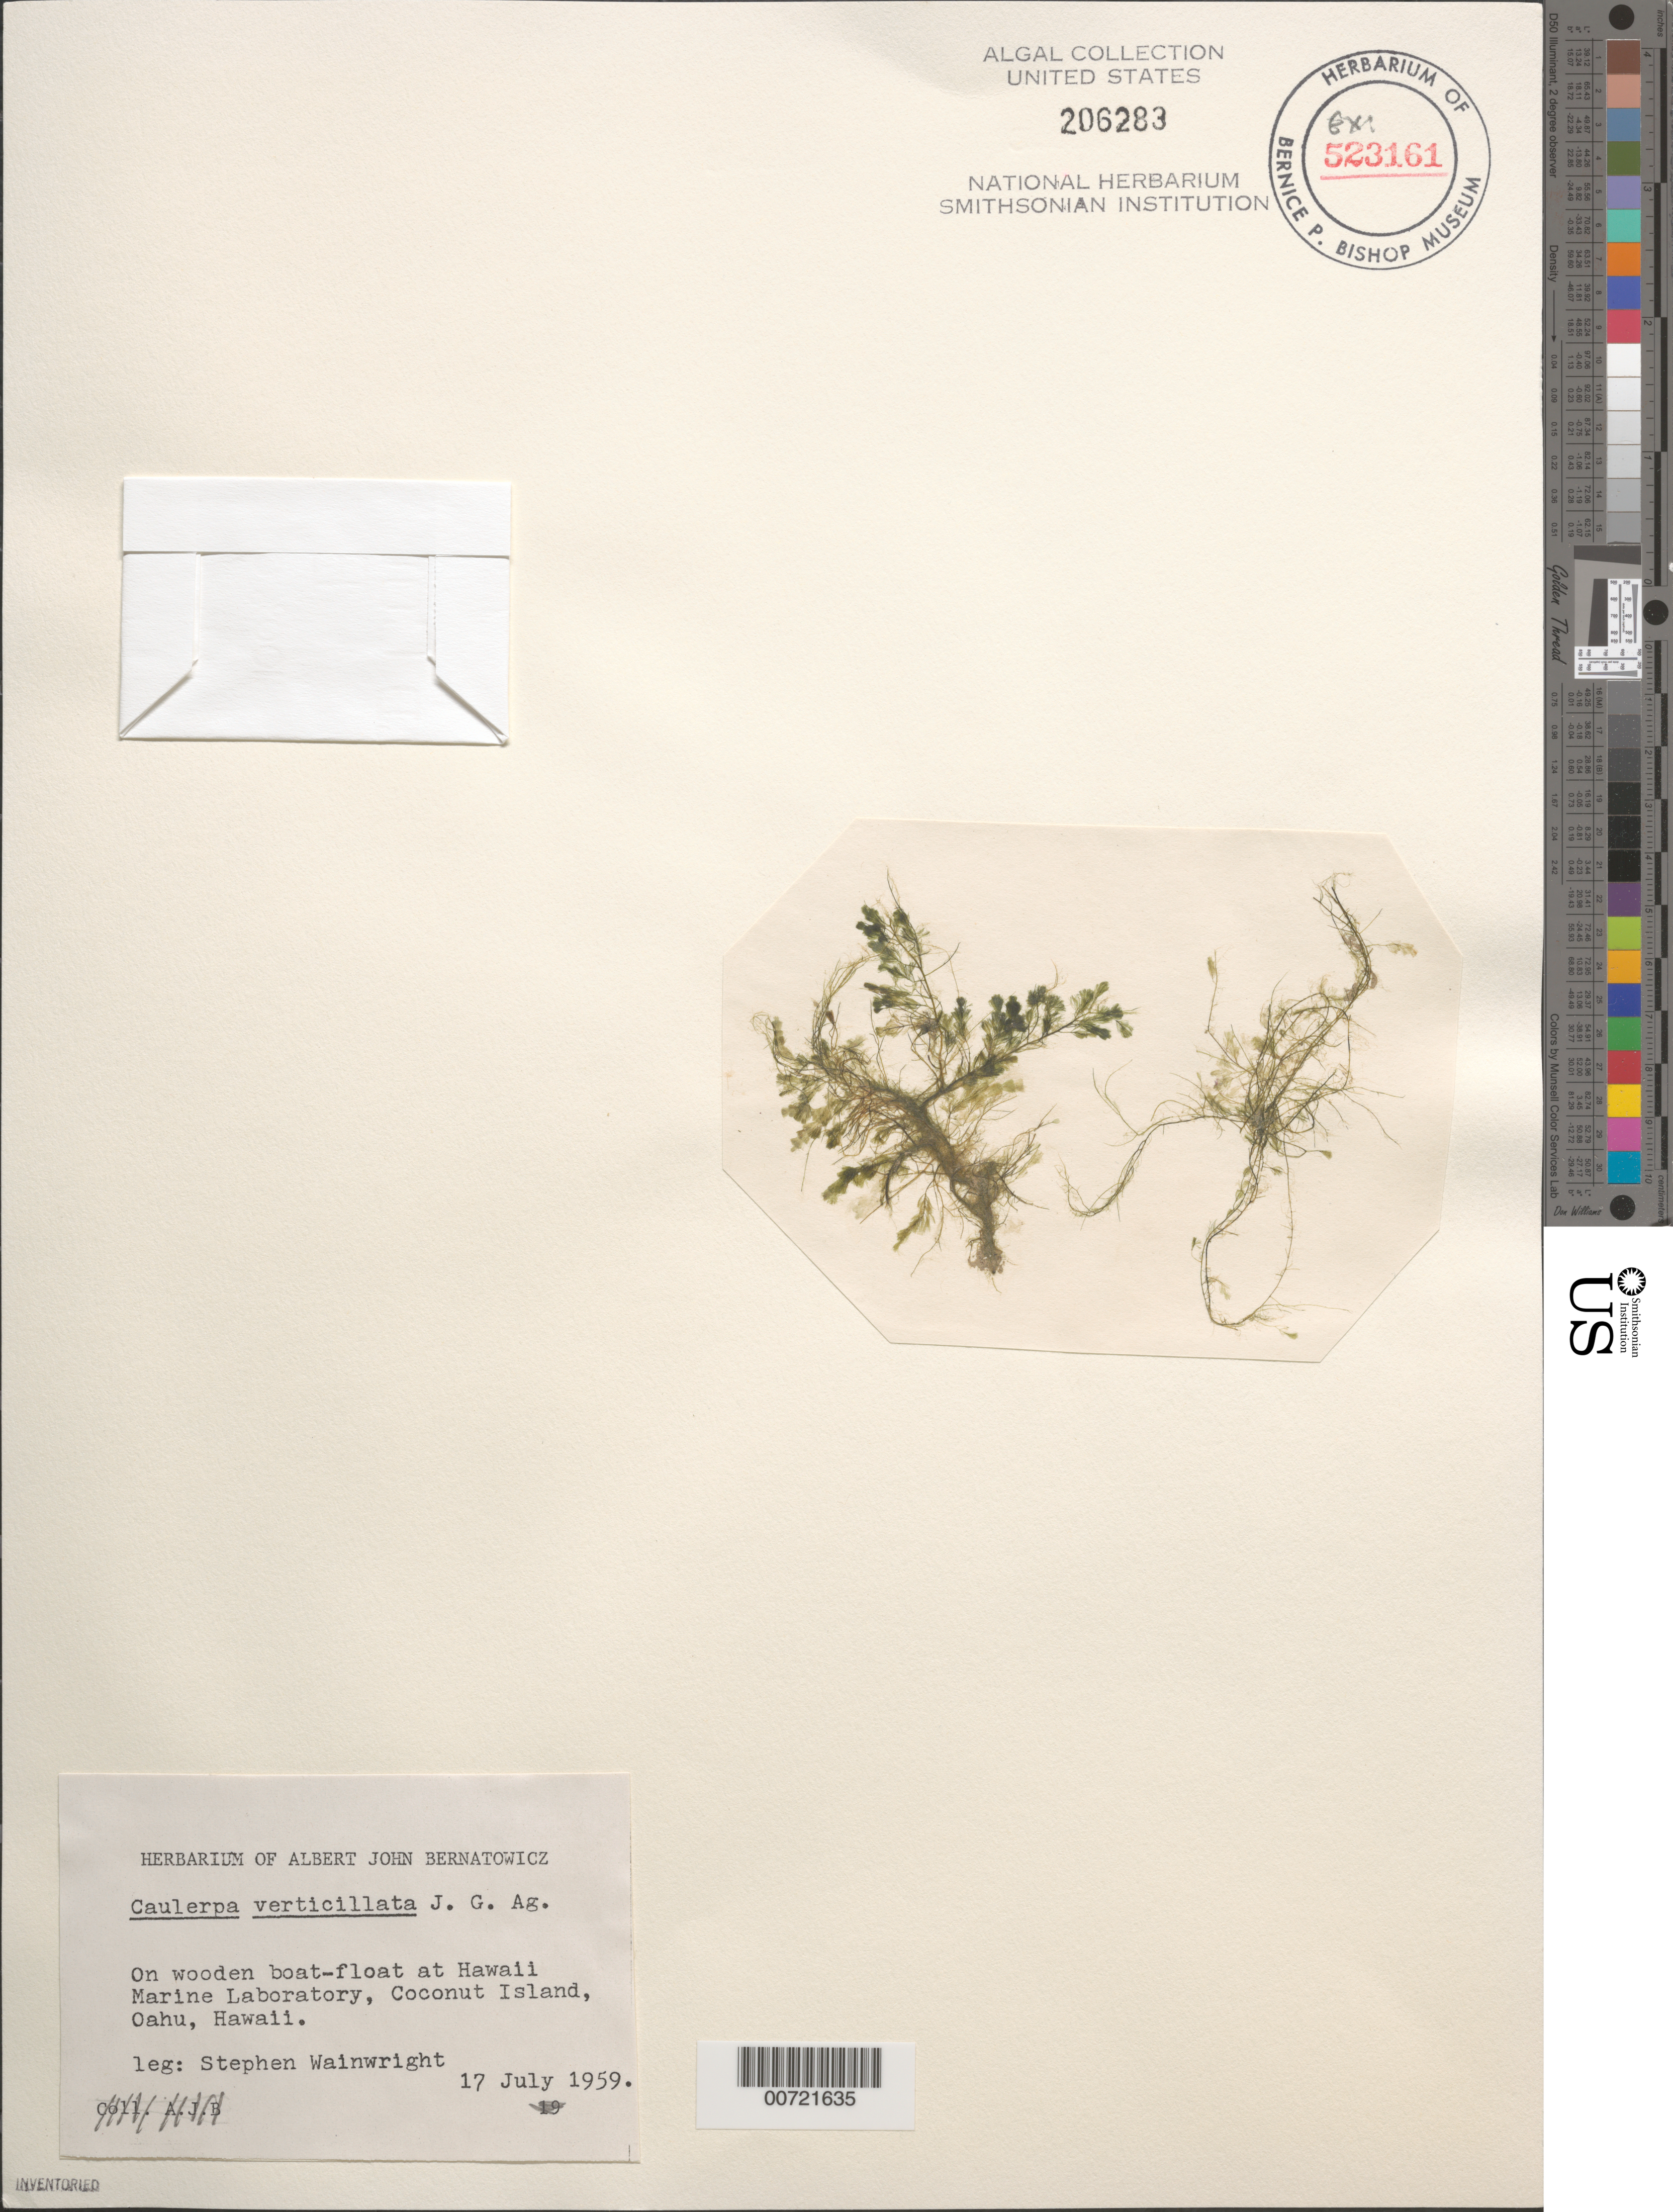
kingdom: Plantae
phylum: Chlorophyta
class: Ulvophyceae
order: Bryopsidales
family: Caulerpaceae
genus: Caulerpa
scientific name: Caulerpa verticillata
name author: J. Agardh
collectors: S. Wainwright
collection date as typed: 17 Jul 1959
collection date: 1959-07-17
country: United States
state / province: Hawaii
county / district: Honolulu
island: Oahu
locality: Coconut Island, Hawaii Marine Laboratory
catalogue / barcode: US 206283